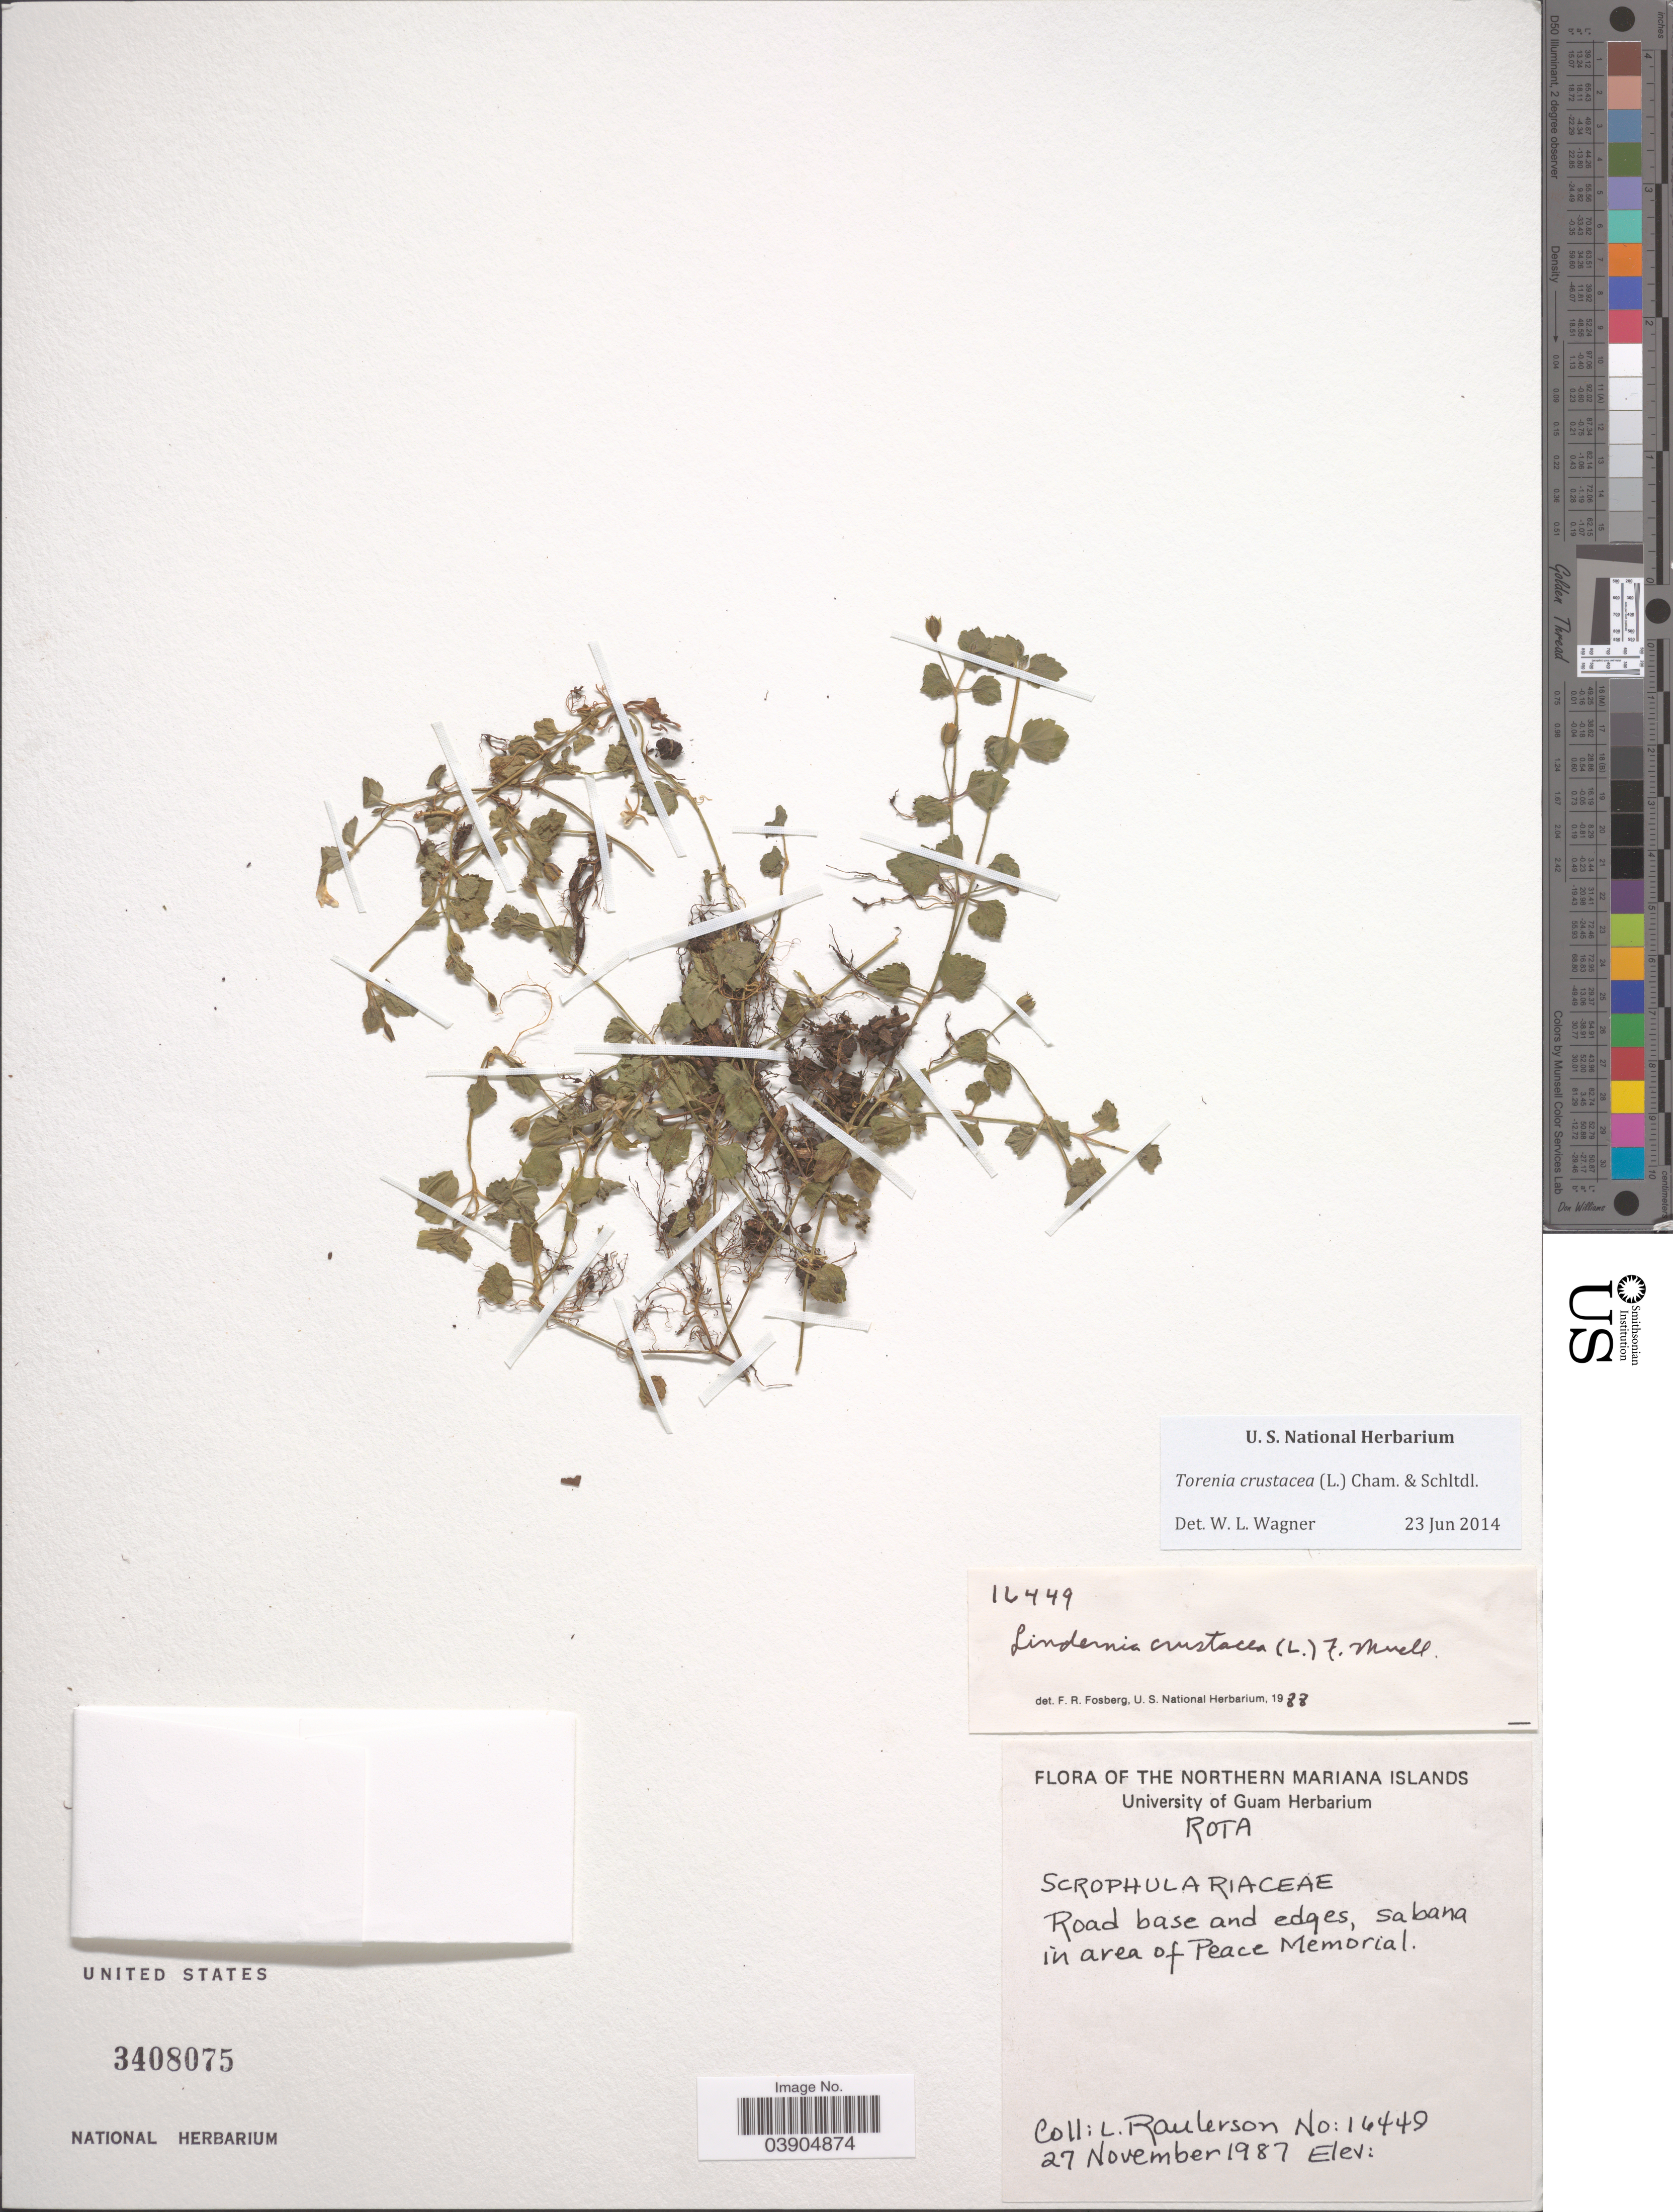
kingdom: Plantae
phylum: Tracheophyta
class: Magnoliopsida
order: Lamiales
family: Linderniaceae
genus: Lindernia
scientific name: Lindernia crustacea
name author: (L.) F. Muell.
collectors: L. Raulerson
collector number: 16449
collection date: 1987-11-27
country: Northern Mariana Islands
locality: Rota. Road base and edges, sabana in area of Peace Memorial.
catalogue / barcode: US 3408075